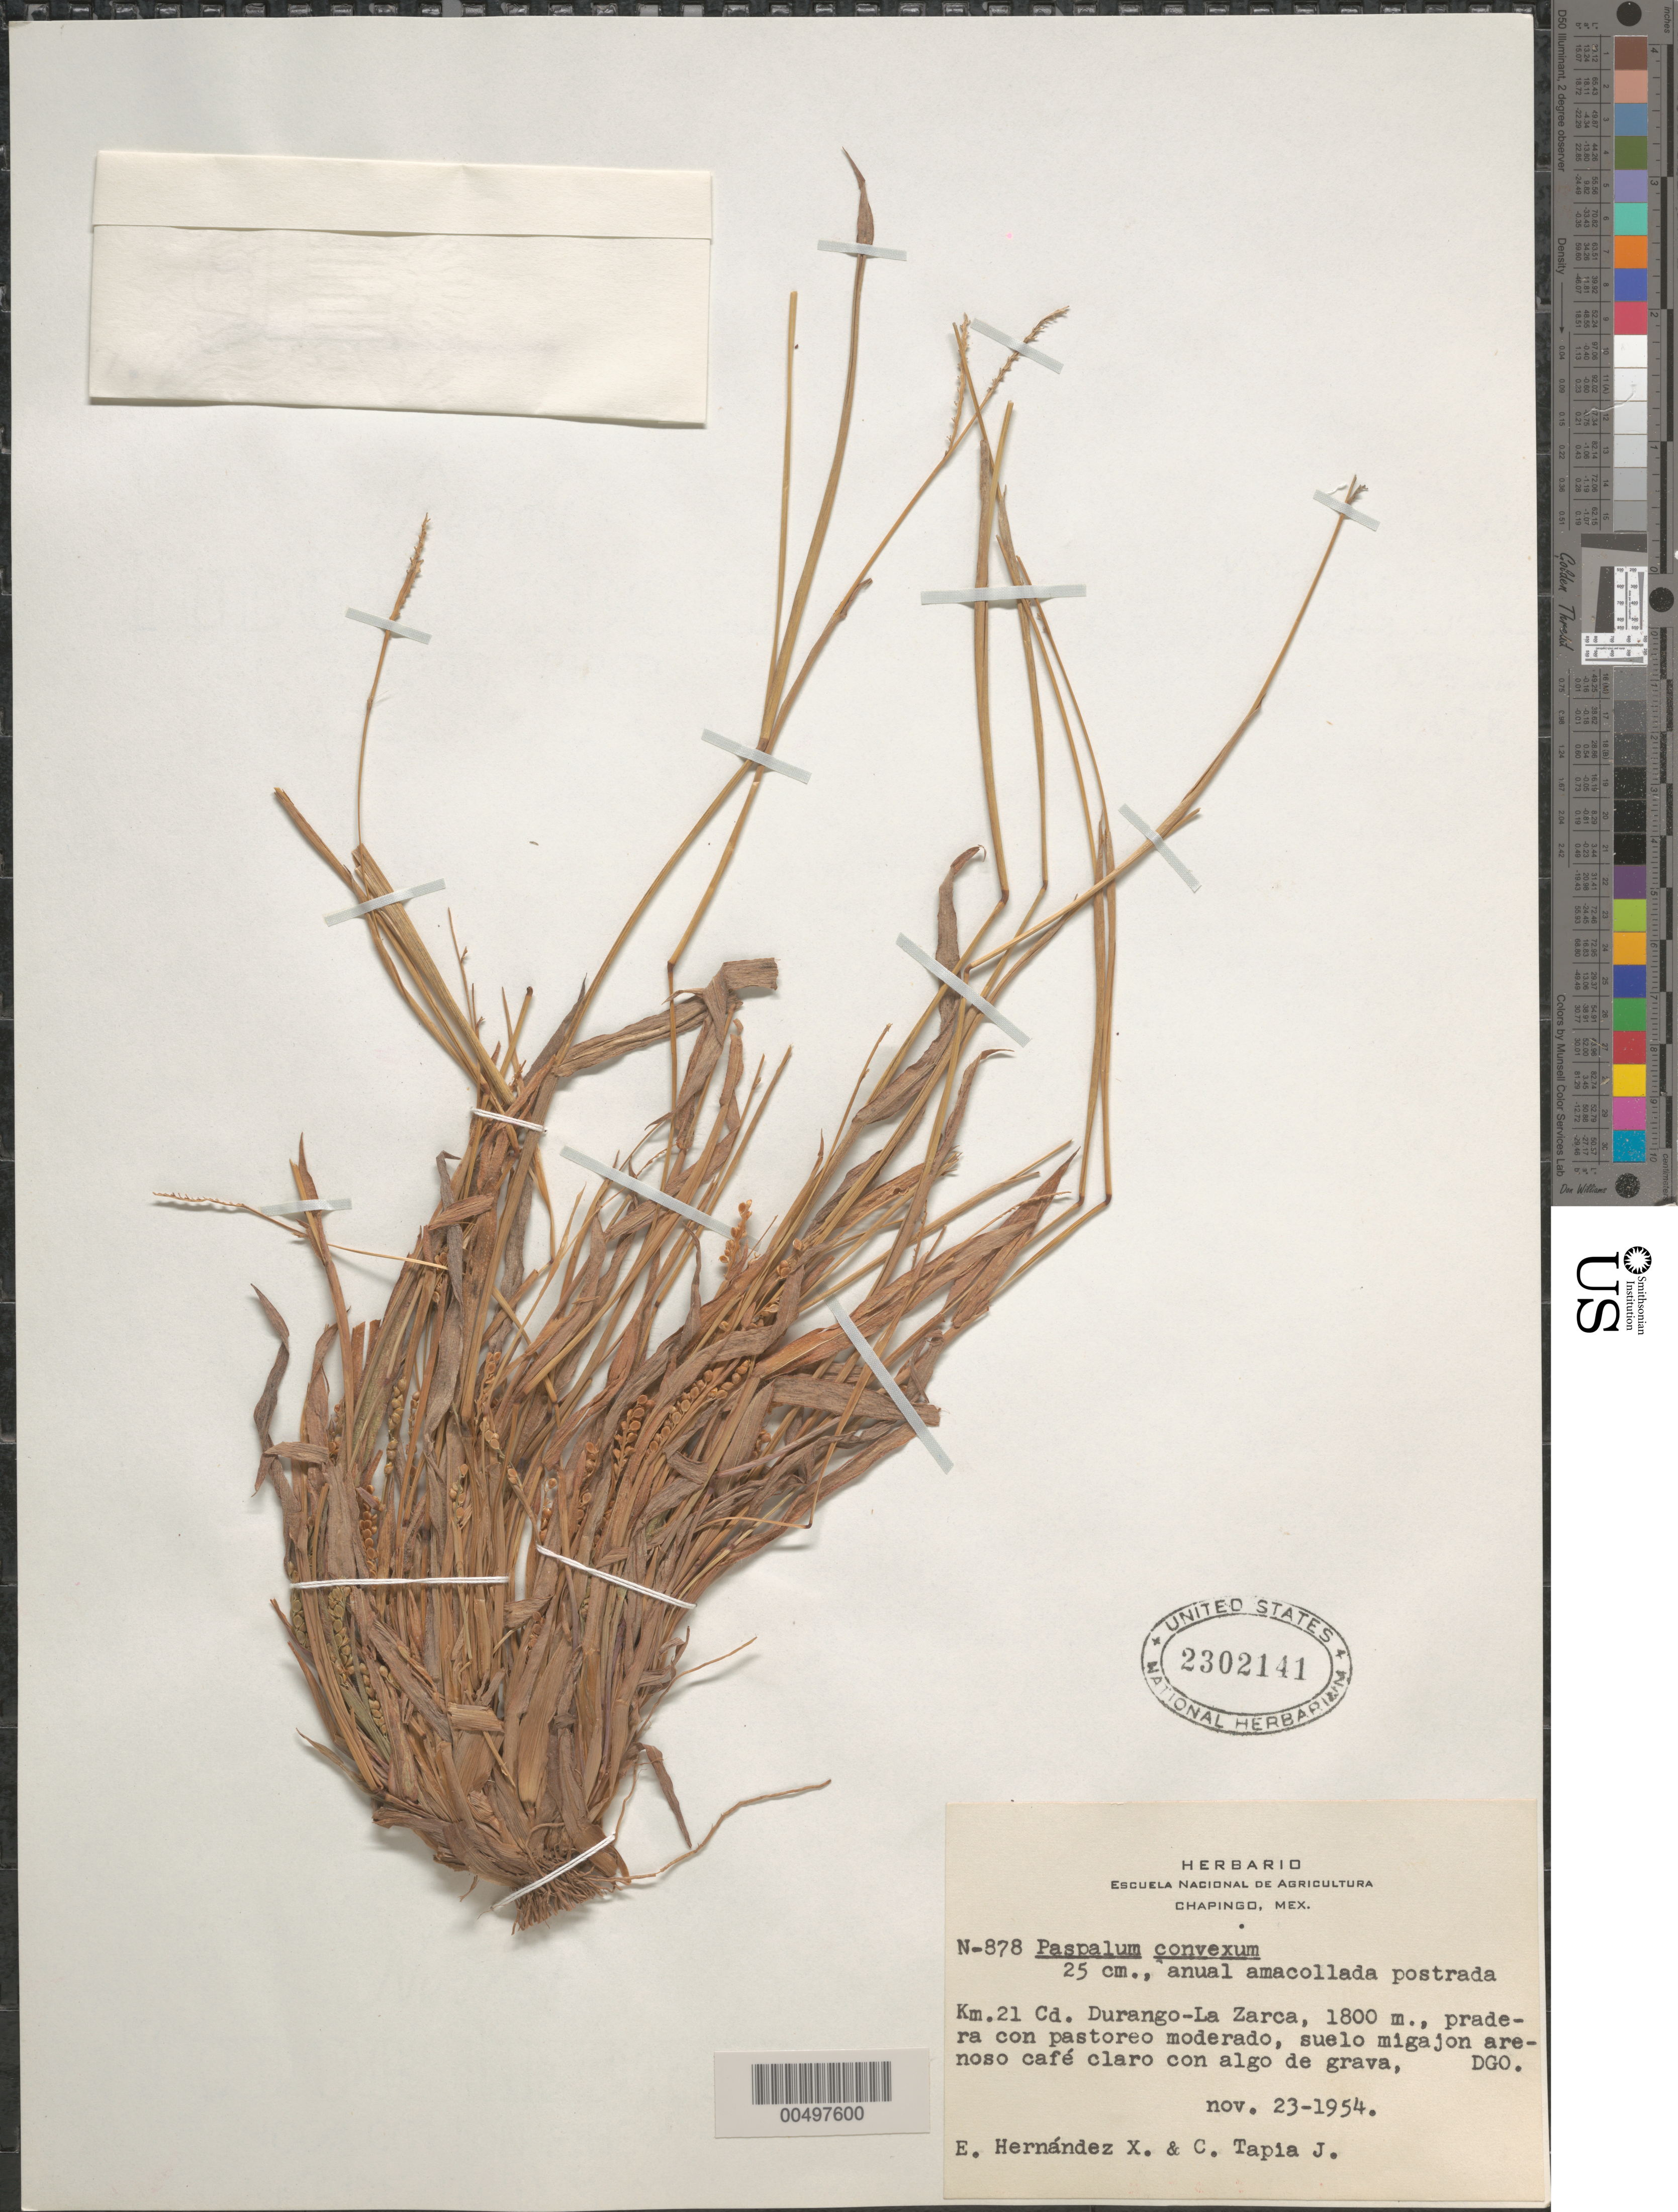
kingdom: Plantae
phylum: Tracheophyta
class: Liliopsida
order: Poales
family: Poaceae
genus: Paspalum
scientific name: Paspalum convexum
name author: Humb. & Bonpl. ex Flüggé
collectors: E. I. Hernández-X. & C. Tapia-J.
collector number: N-878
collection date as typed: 23 Nov 1954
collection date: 1954-11-23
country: Mexico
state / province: Durango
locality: Km 21 Cd. Durango-La Zarca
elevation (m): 1800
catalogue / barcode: US 2302141